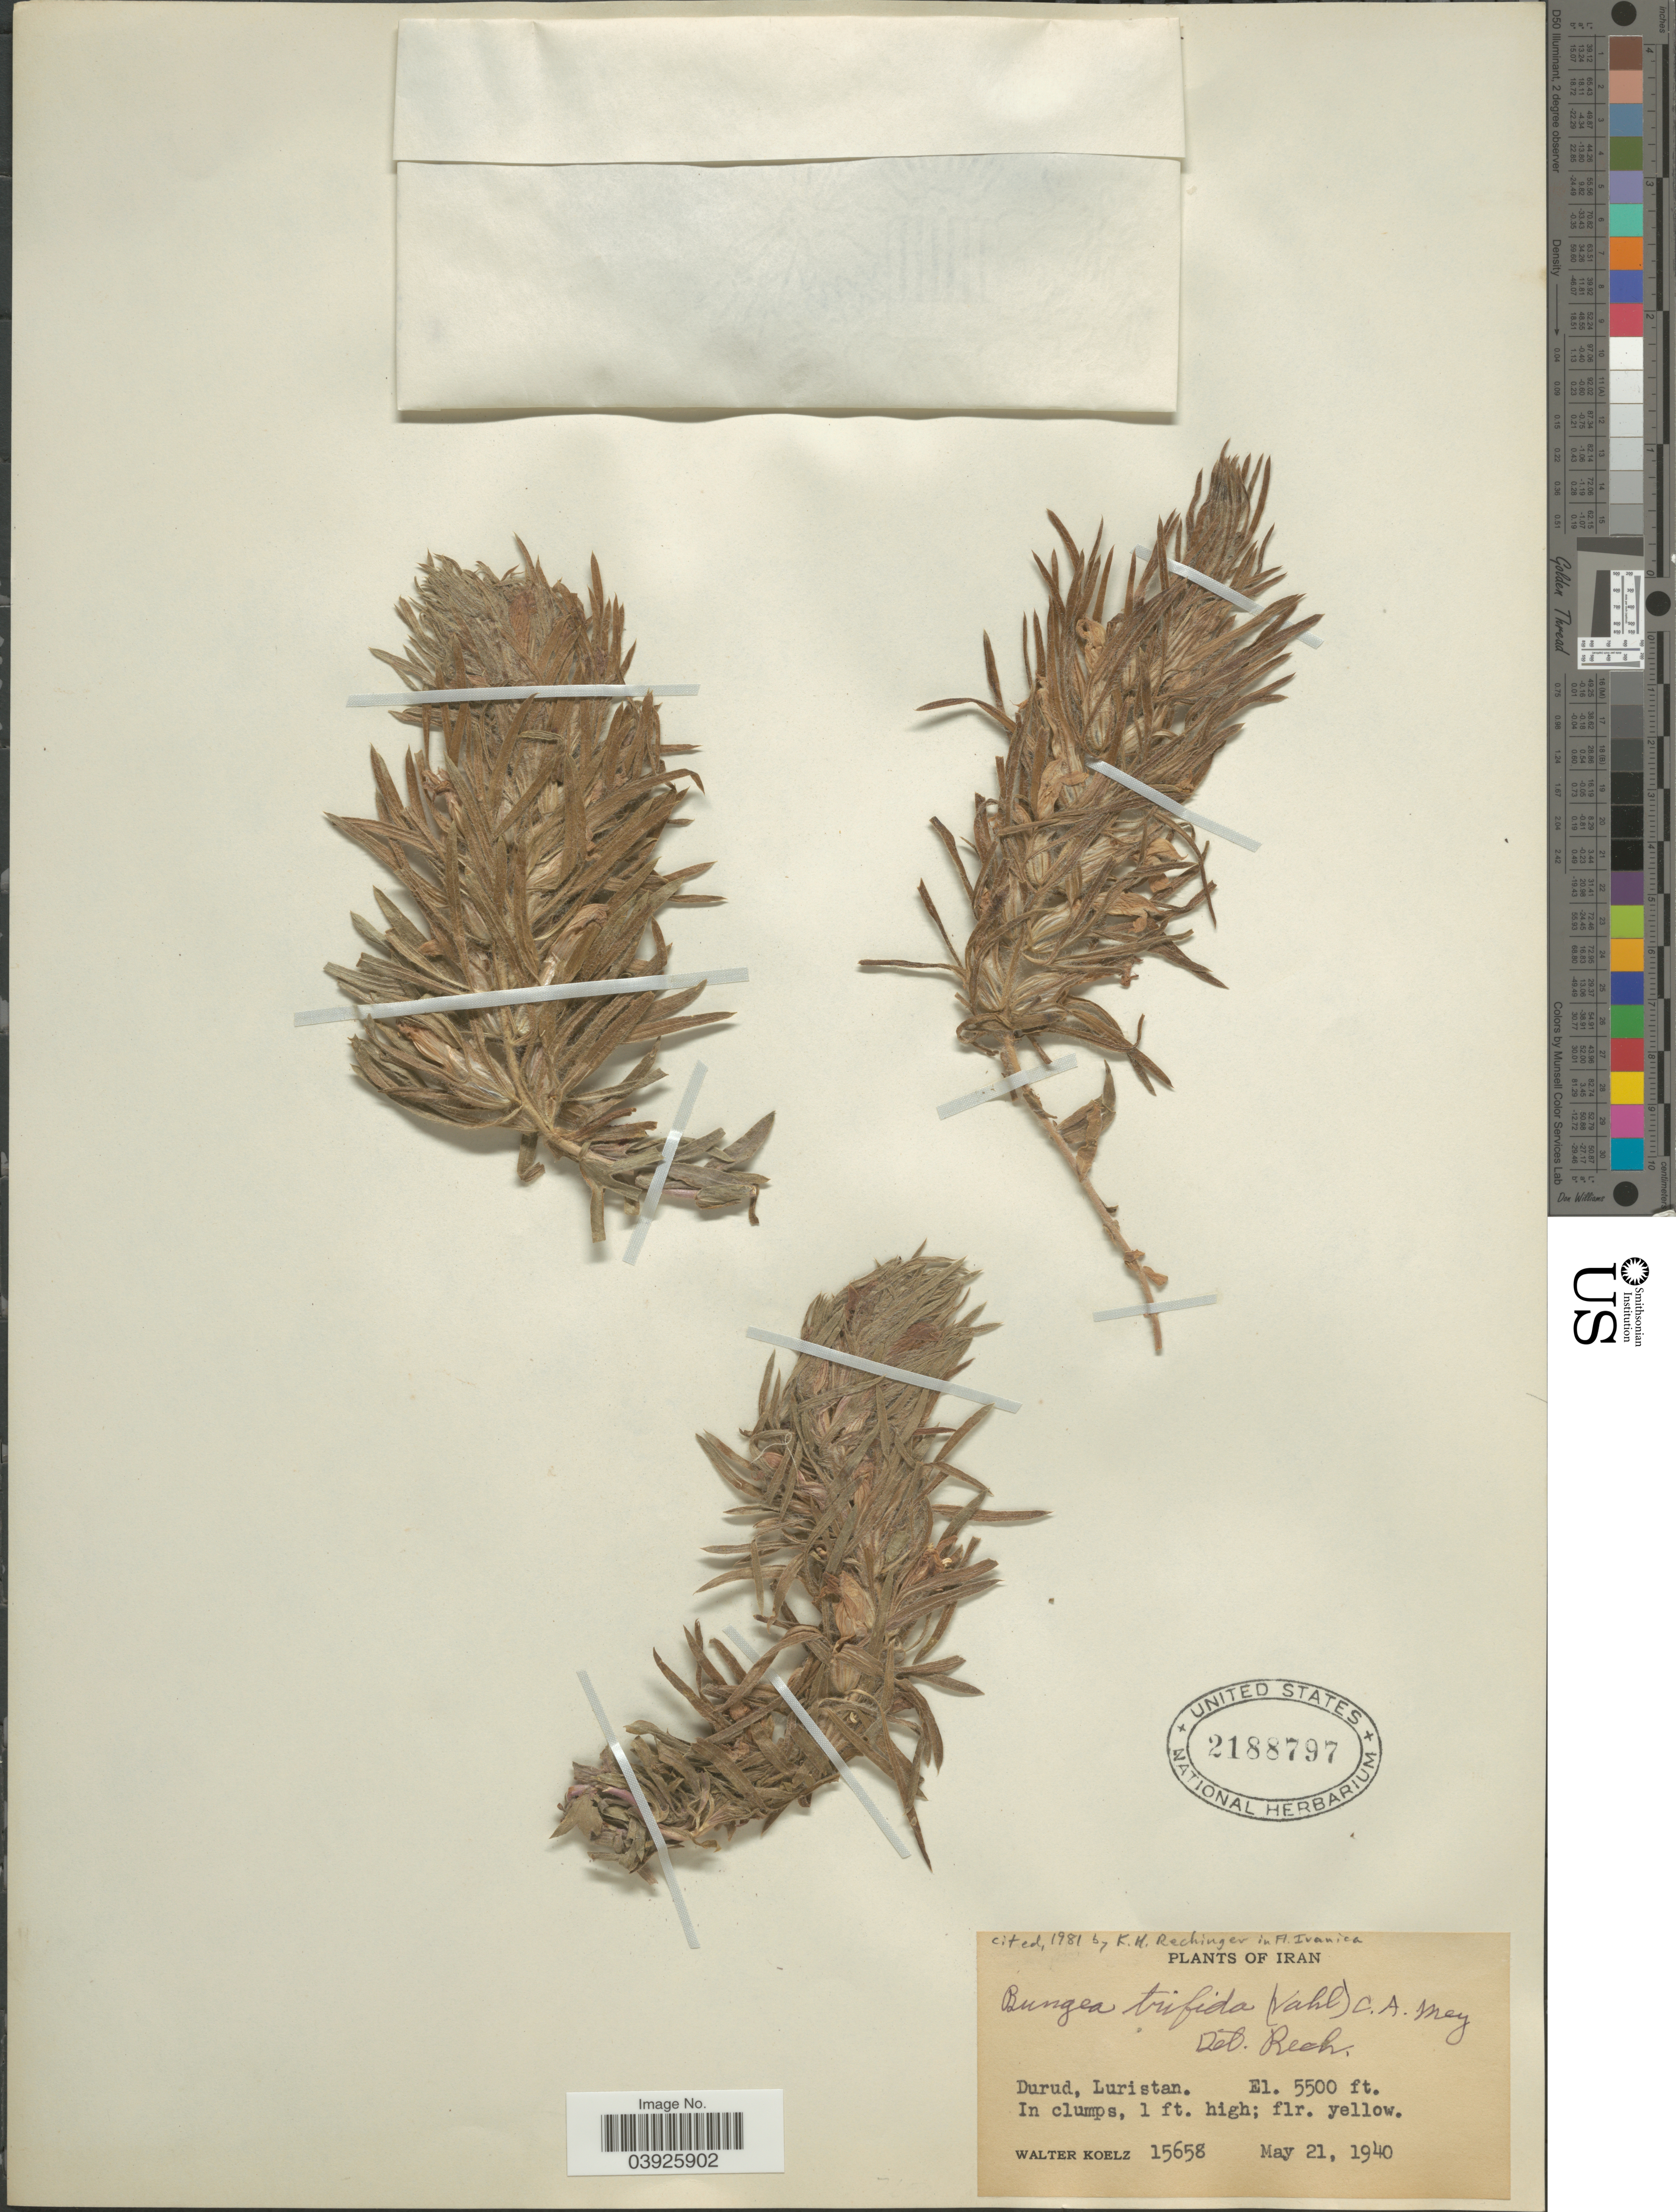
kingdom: Plantae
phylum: Tracheophyta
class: Magnoliopsida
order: Lamiales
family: Orobanchaceae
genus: Bungea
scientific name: Bungea trifida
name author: (Vahl) C.A. Mey.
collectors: W. N. Koelz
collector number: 15658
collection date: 1940-05-21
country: Iran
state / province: Lorestan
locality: Durud, Luristan.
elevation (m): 1676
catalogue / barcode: US 2188797